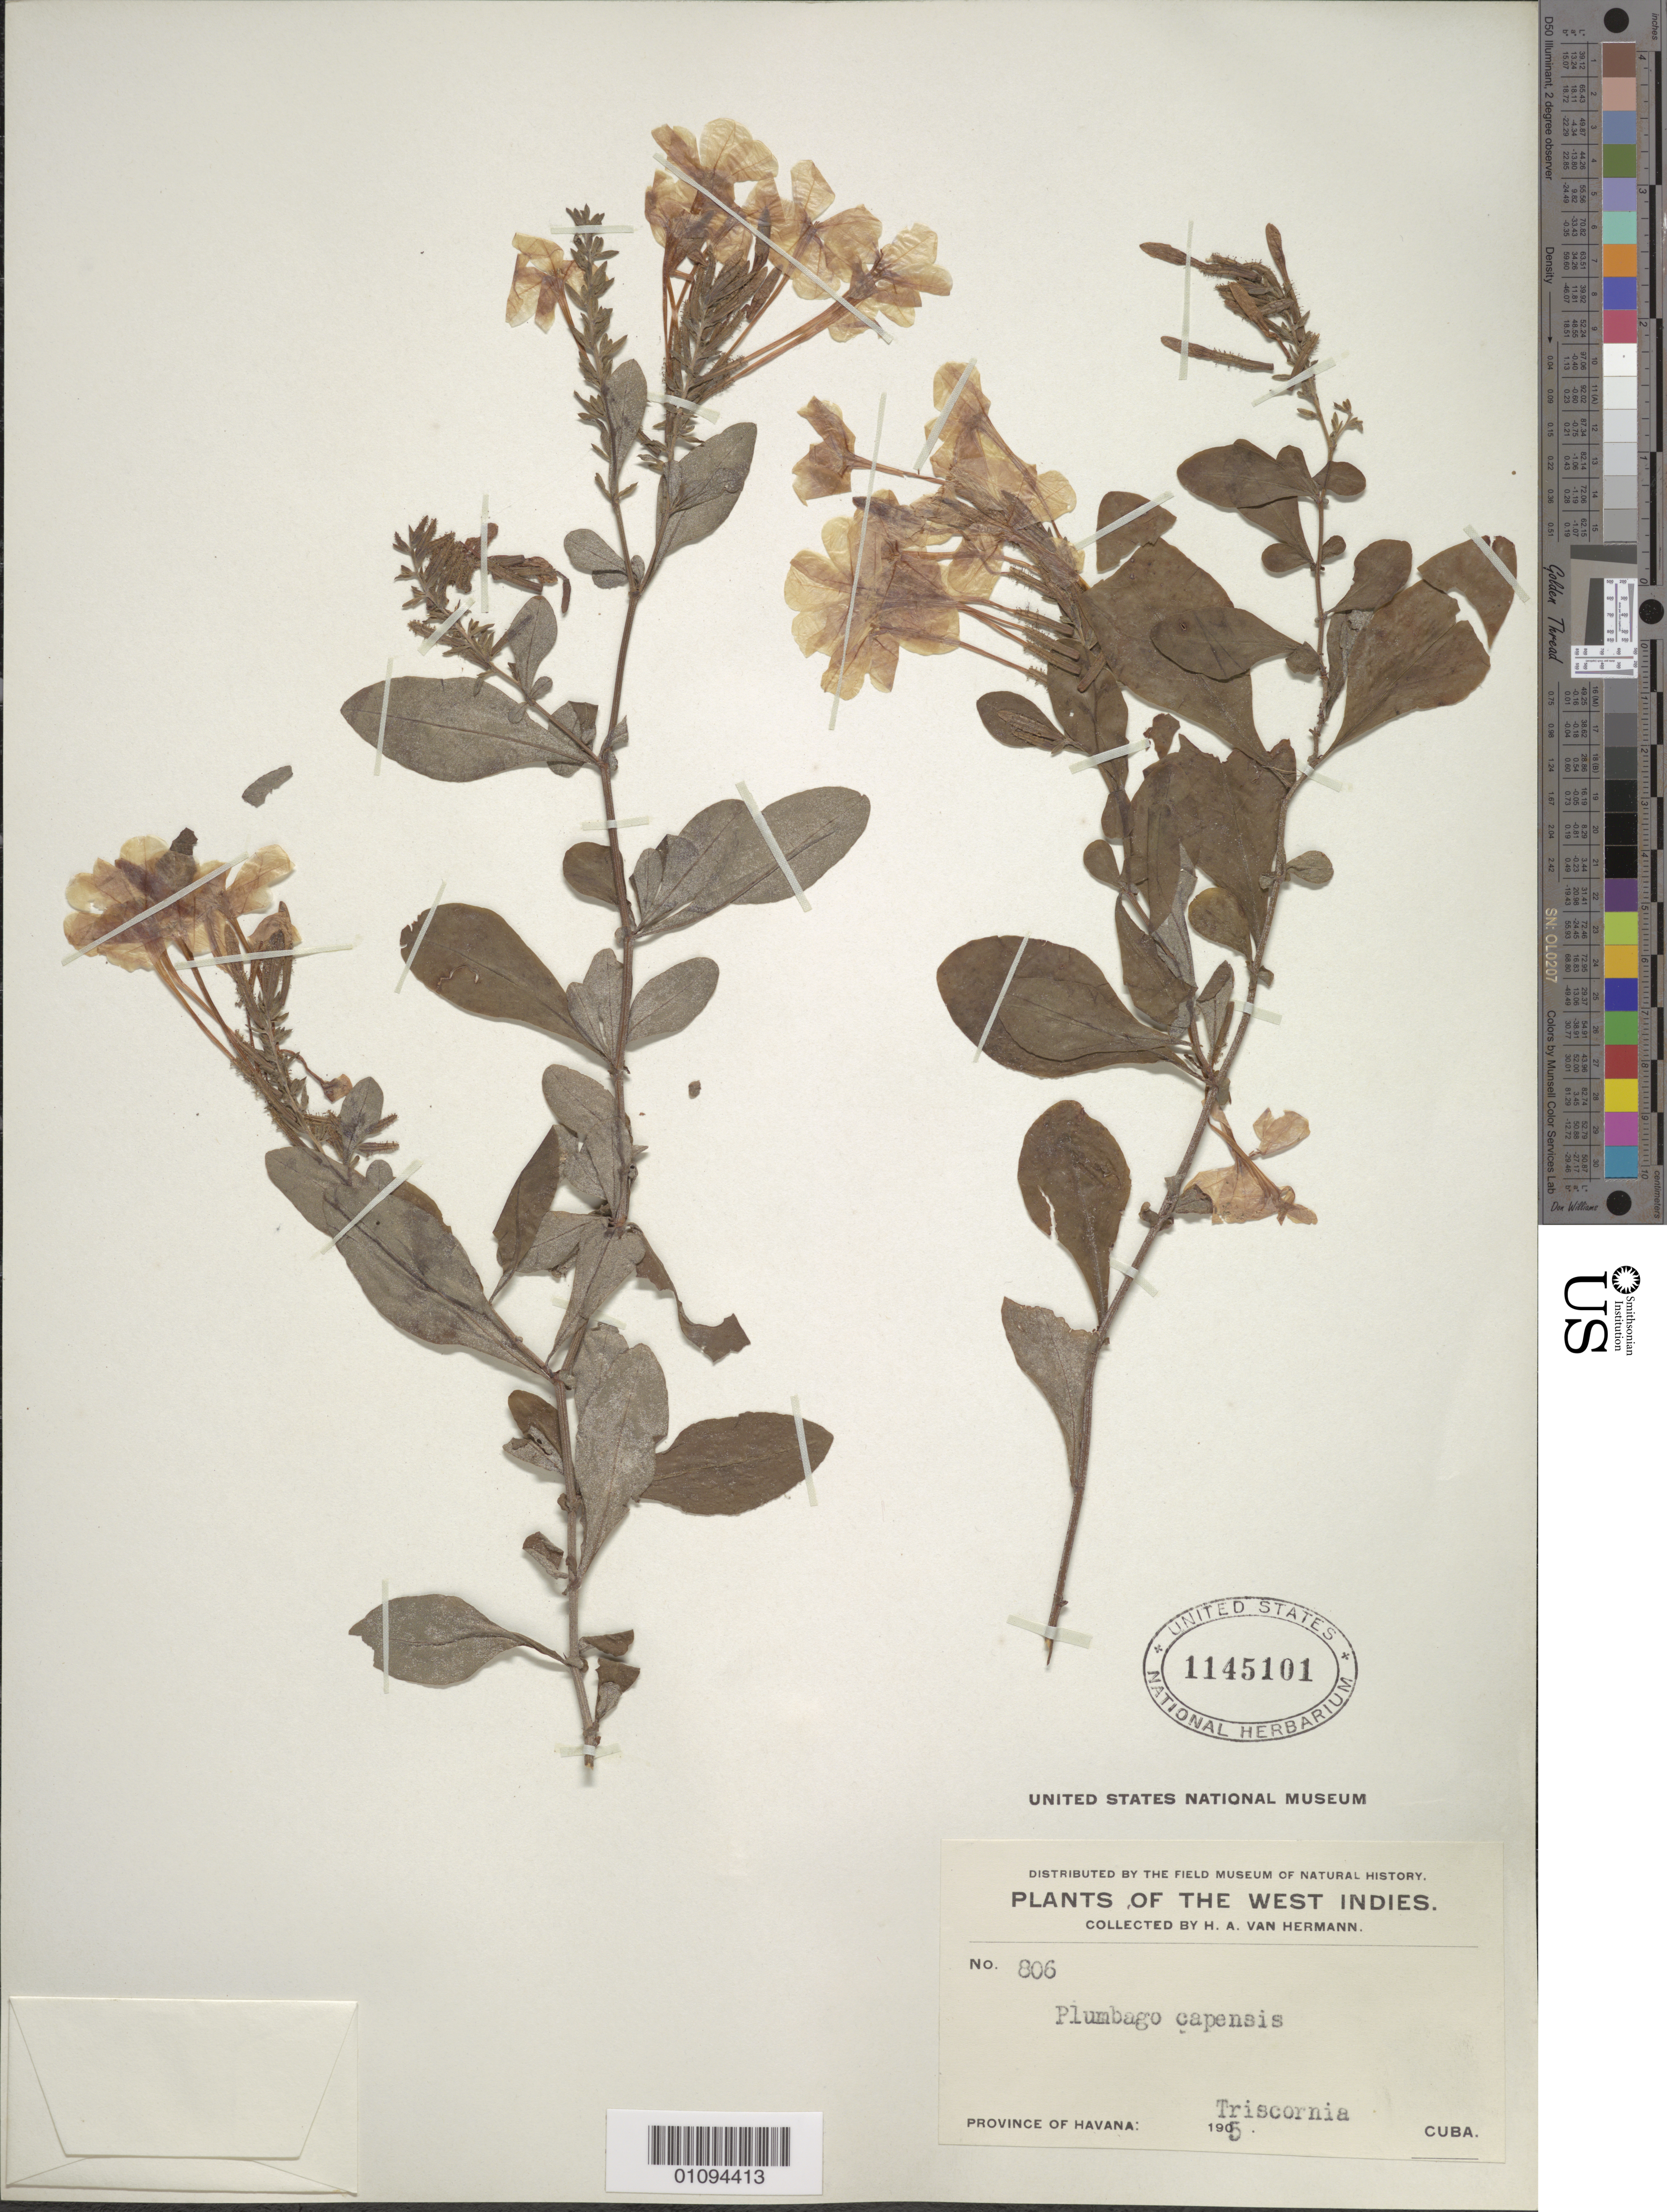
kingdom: Plantae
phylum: Tracheophyta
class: Magnoliopsida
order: Caryophyllales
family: Plumbaginaceae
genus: Plumbago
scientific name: Plumbago auriculata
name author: Lam.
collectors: H. A. Van Hermann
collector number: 806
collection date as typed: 1905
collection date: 1905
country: Cuba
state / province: La Habana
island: Cuba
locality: Triscornia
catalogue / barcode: US 1145101